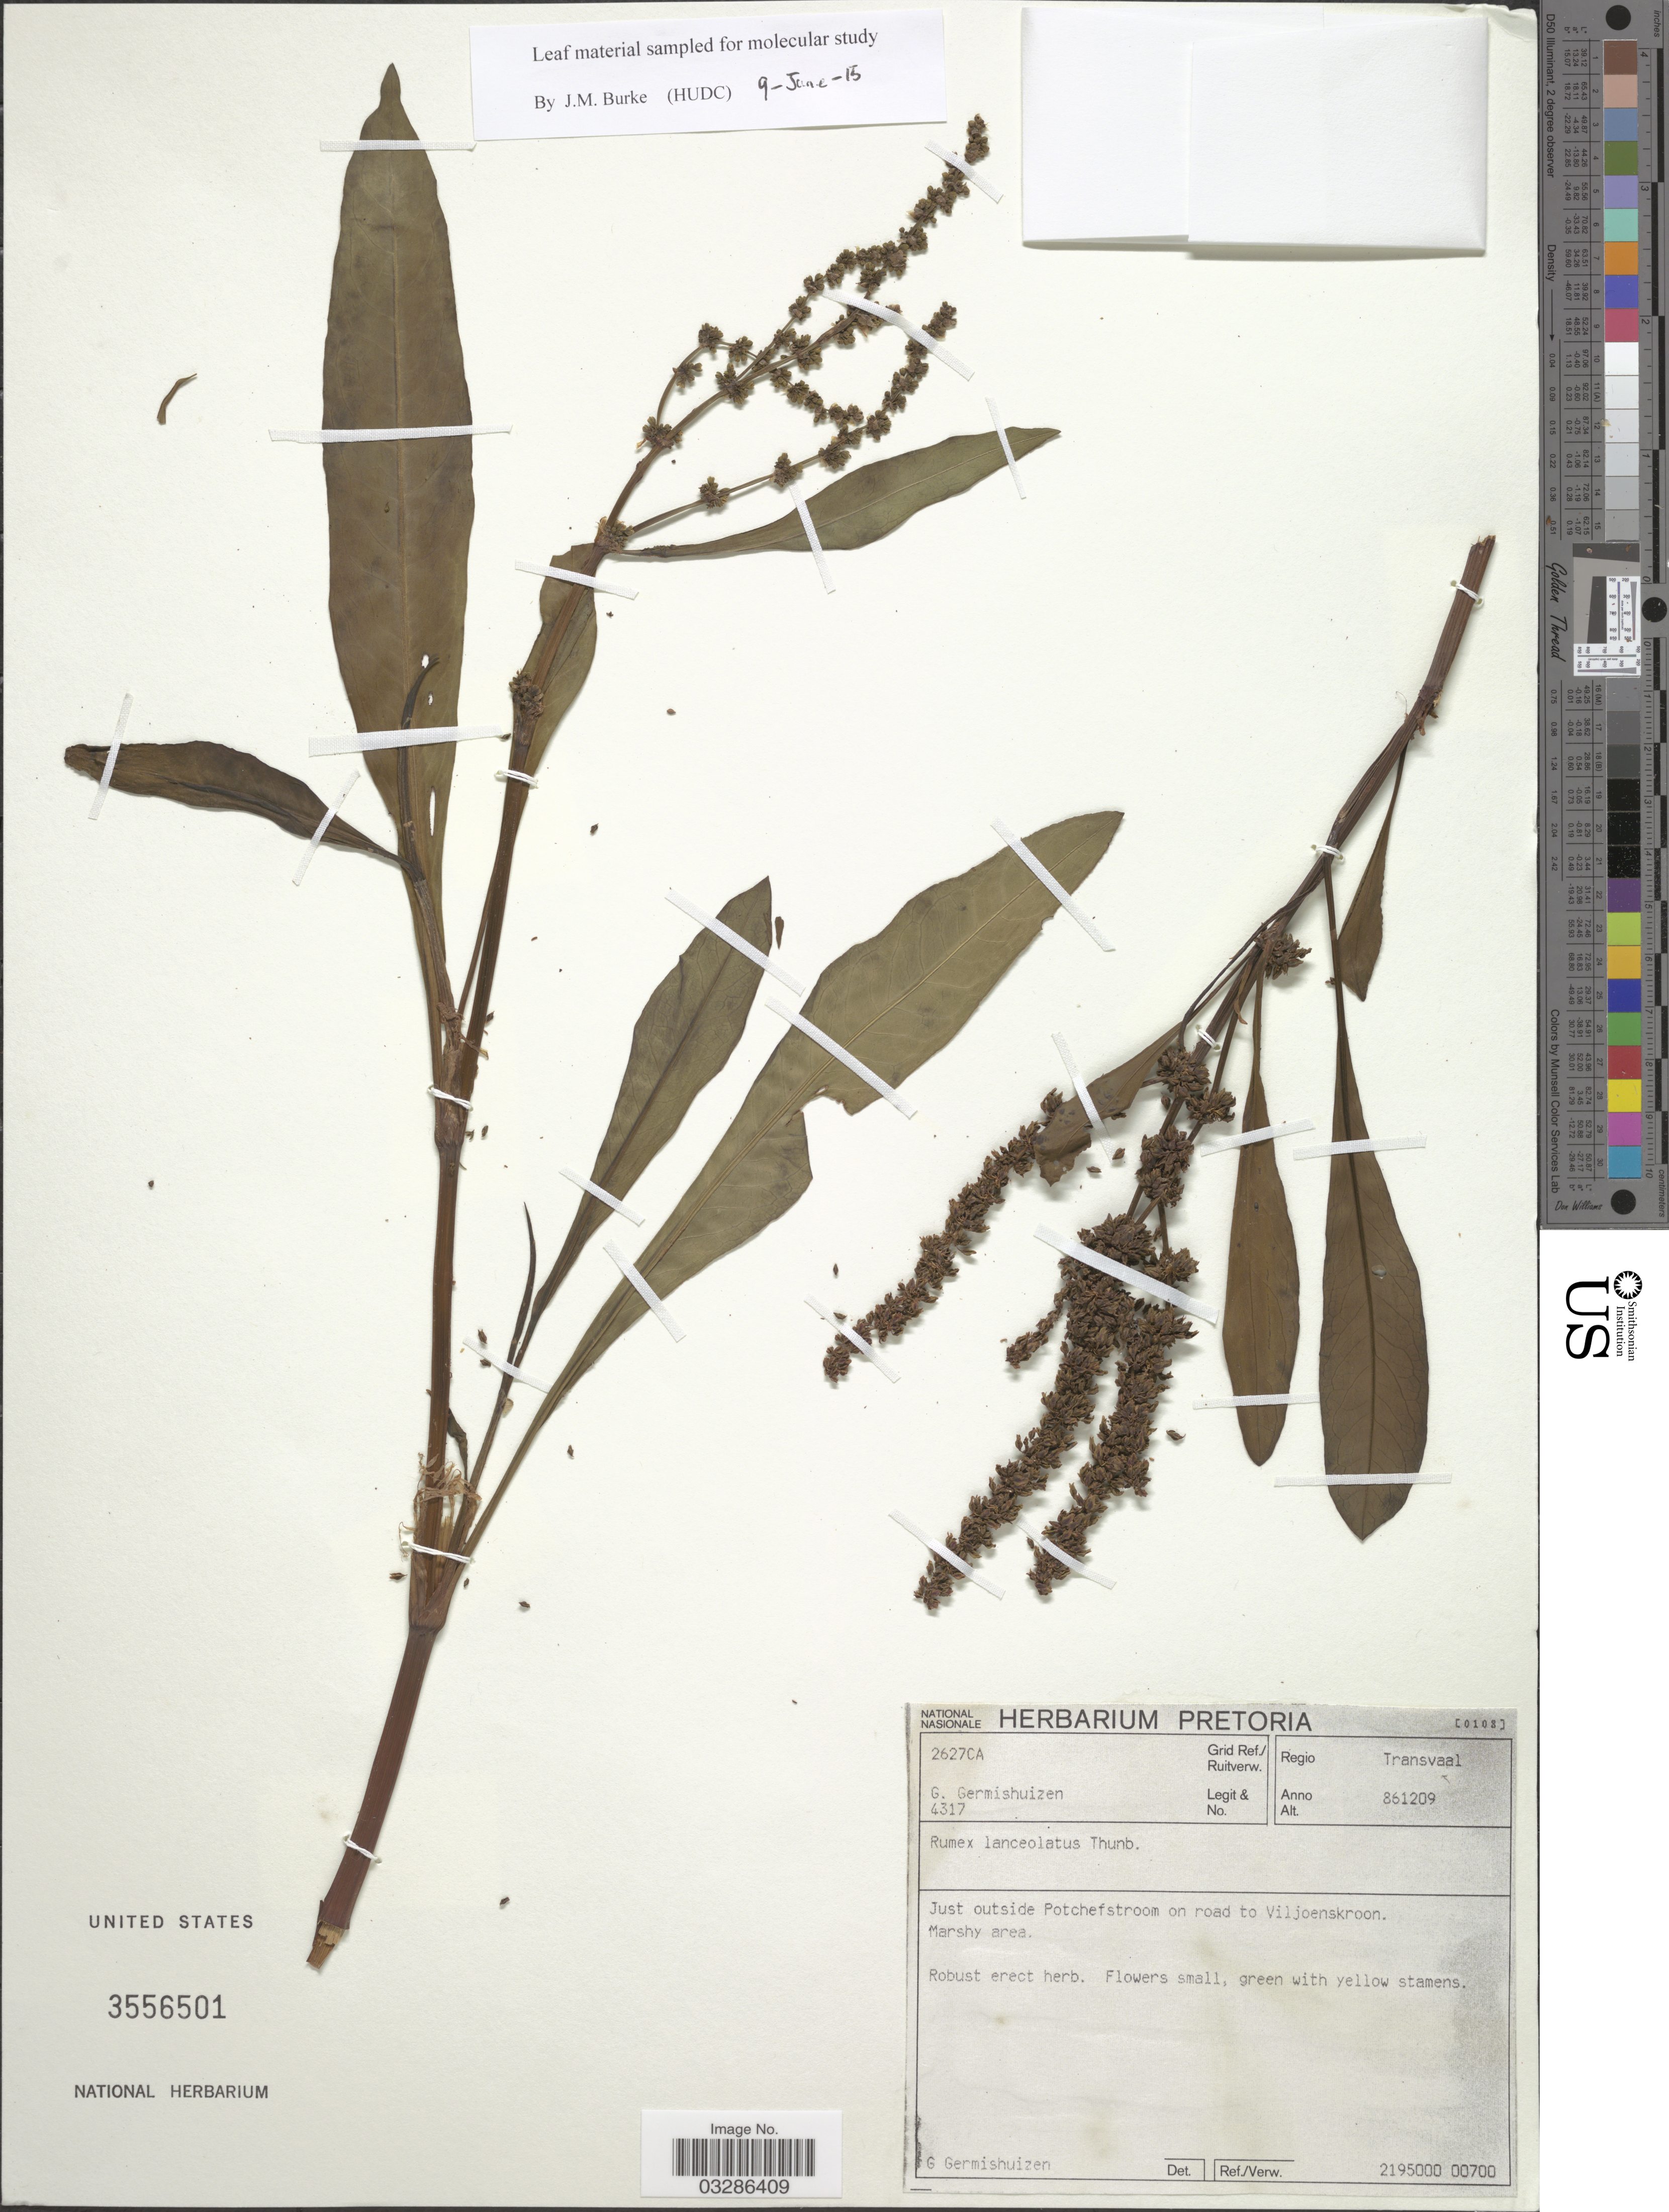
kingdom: Plantae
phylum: Tracheophyta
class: Magnoliopsida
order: Caryophyllales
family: Polygonaceae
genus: Rumex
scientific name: Rumex lanceolatus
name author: Thunb.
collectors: G. Germishuizen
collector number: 4317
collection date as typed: Transcribed d/m/y: 9/12/86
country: South Africa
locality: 2627CA Grid Ref./ Ruitverw. Regio Transvaal. Just outside Potchefstroom on road to Viljoenskroon.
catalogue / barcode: US 3556501